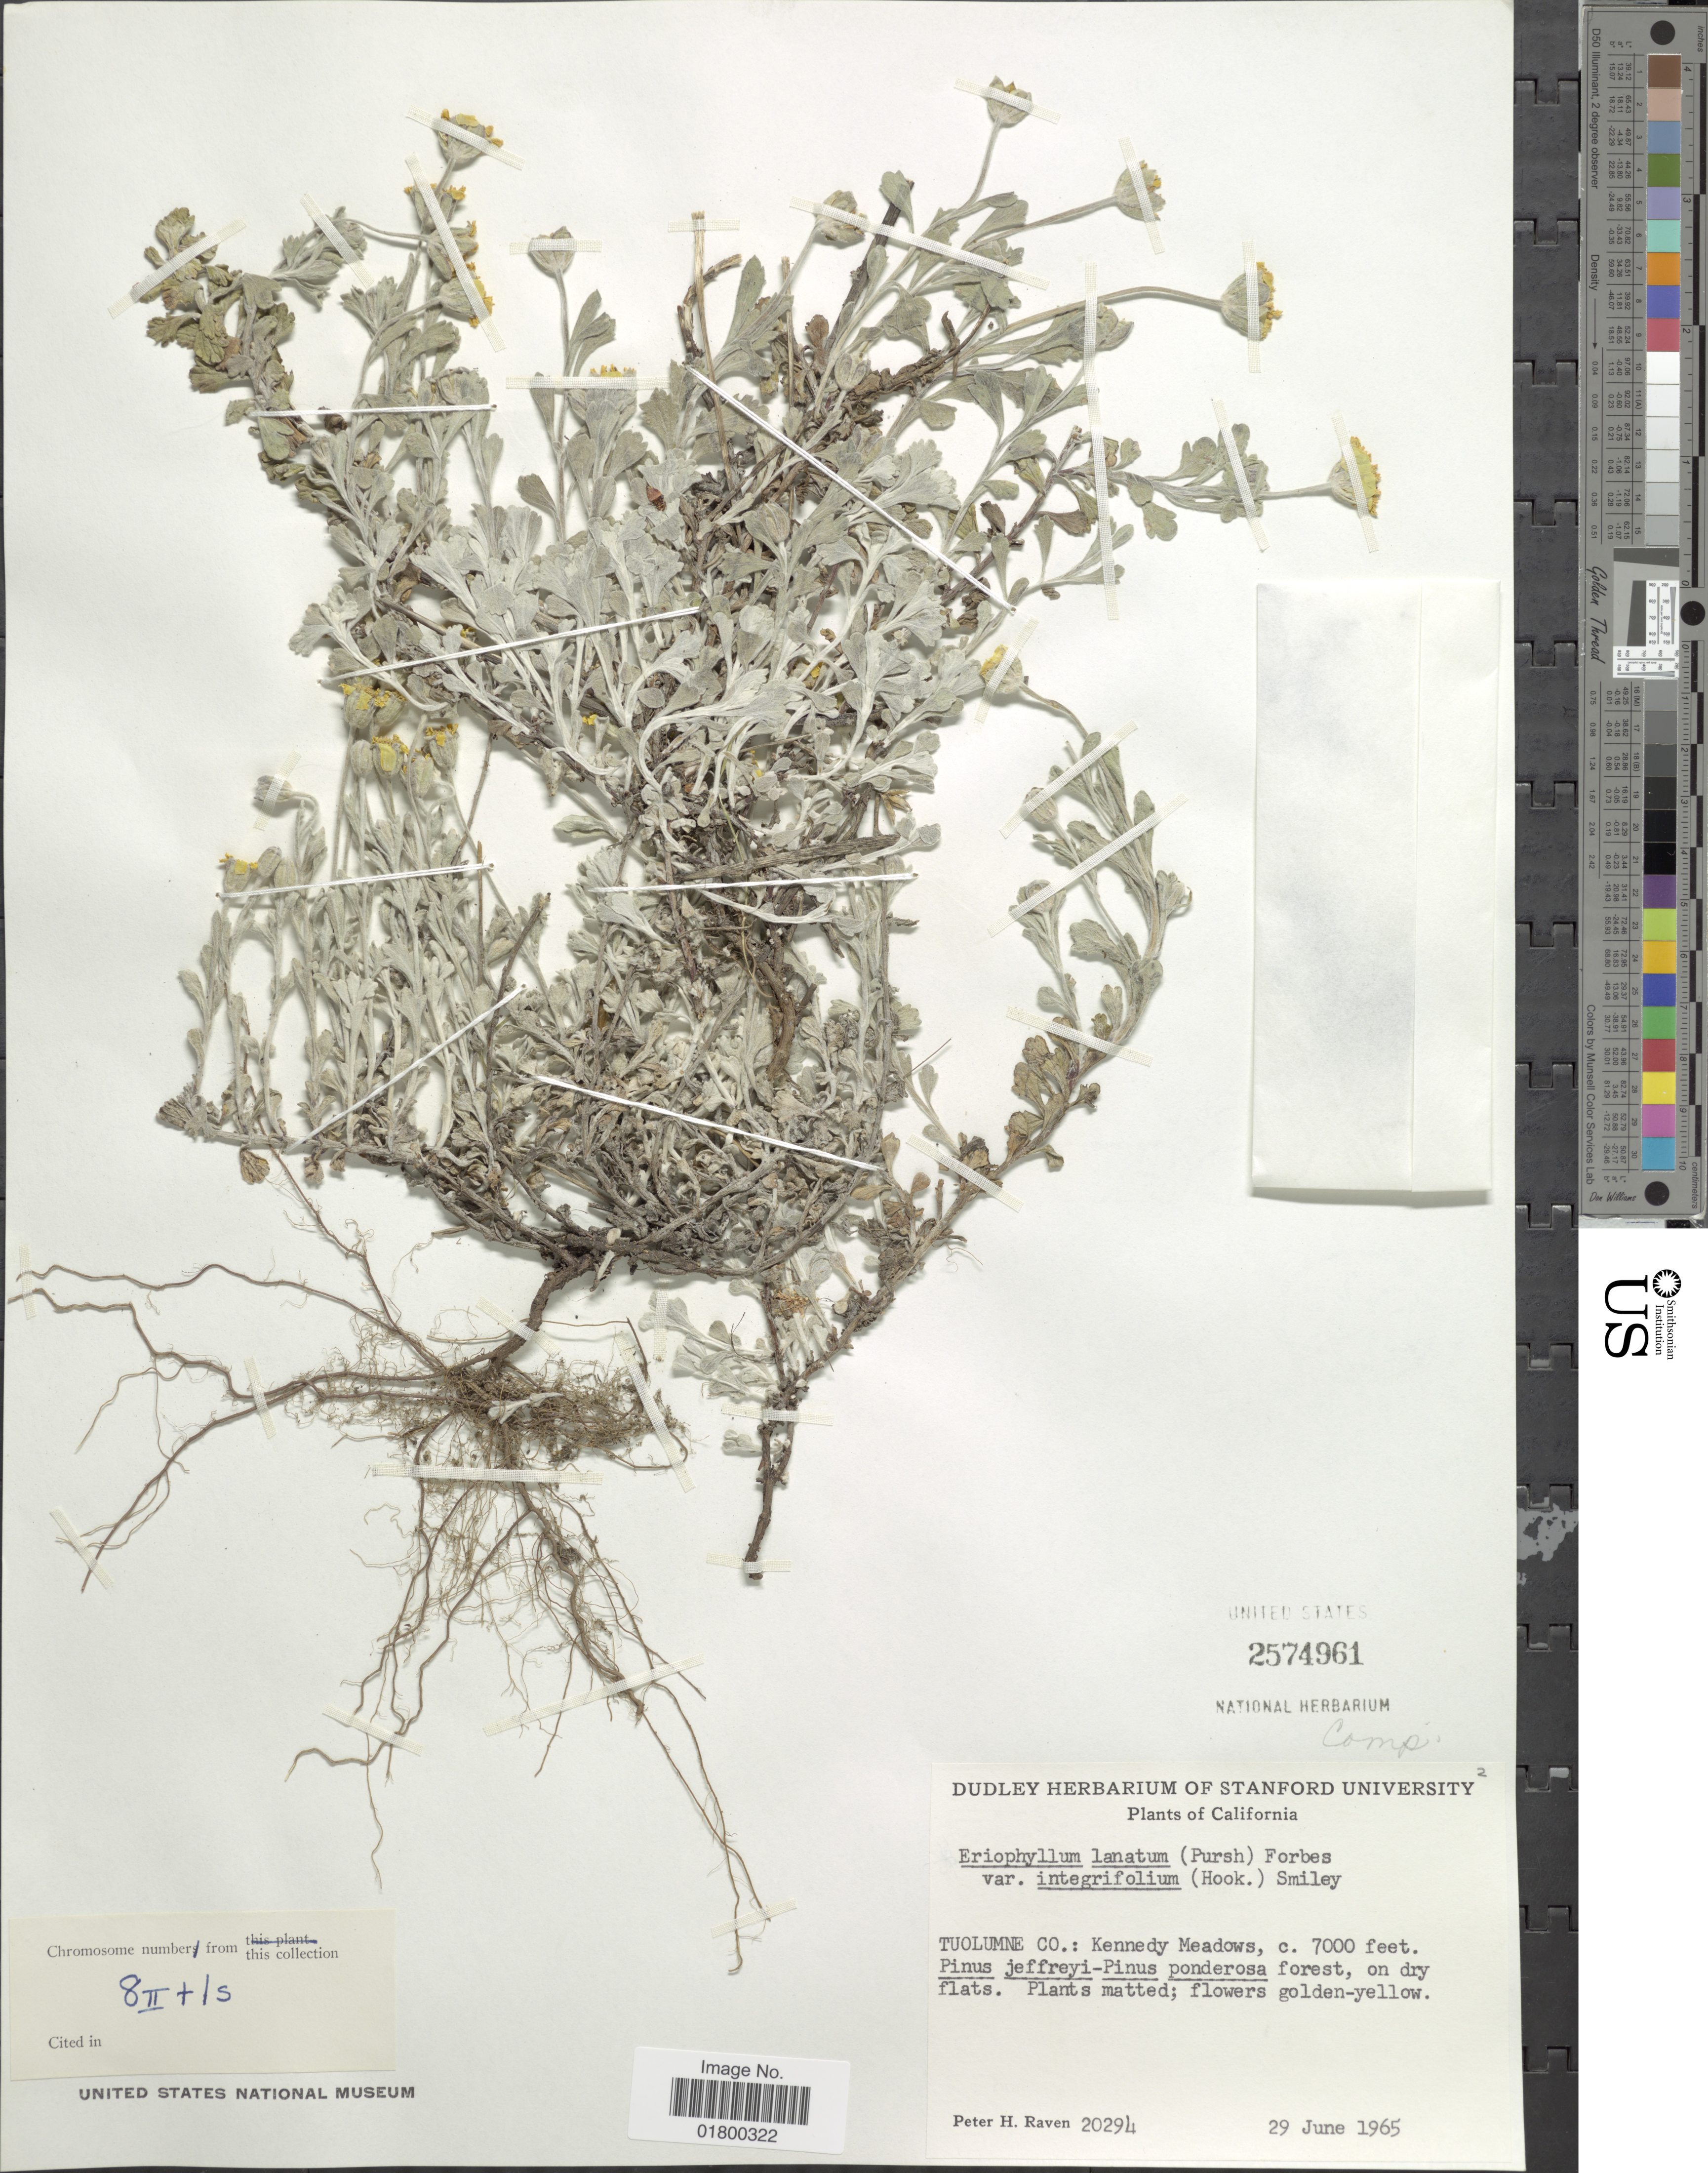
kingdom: Plantae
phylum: Tracheophyta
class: Magnoliopsida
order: Asterales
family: Asteraceae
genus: Eriophyllum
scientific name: Eriophyllum lanatum var. integrifolium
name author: (Hook.) Smiley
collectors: P. Raven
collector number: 20294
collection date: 1965-06-29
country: United States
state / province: California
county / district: Tuolumne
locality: Tuolumne Co.: Kennedy Meadows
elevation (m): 2134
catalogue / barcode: US 2574961